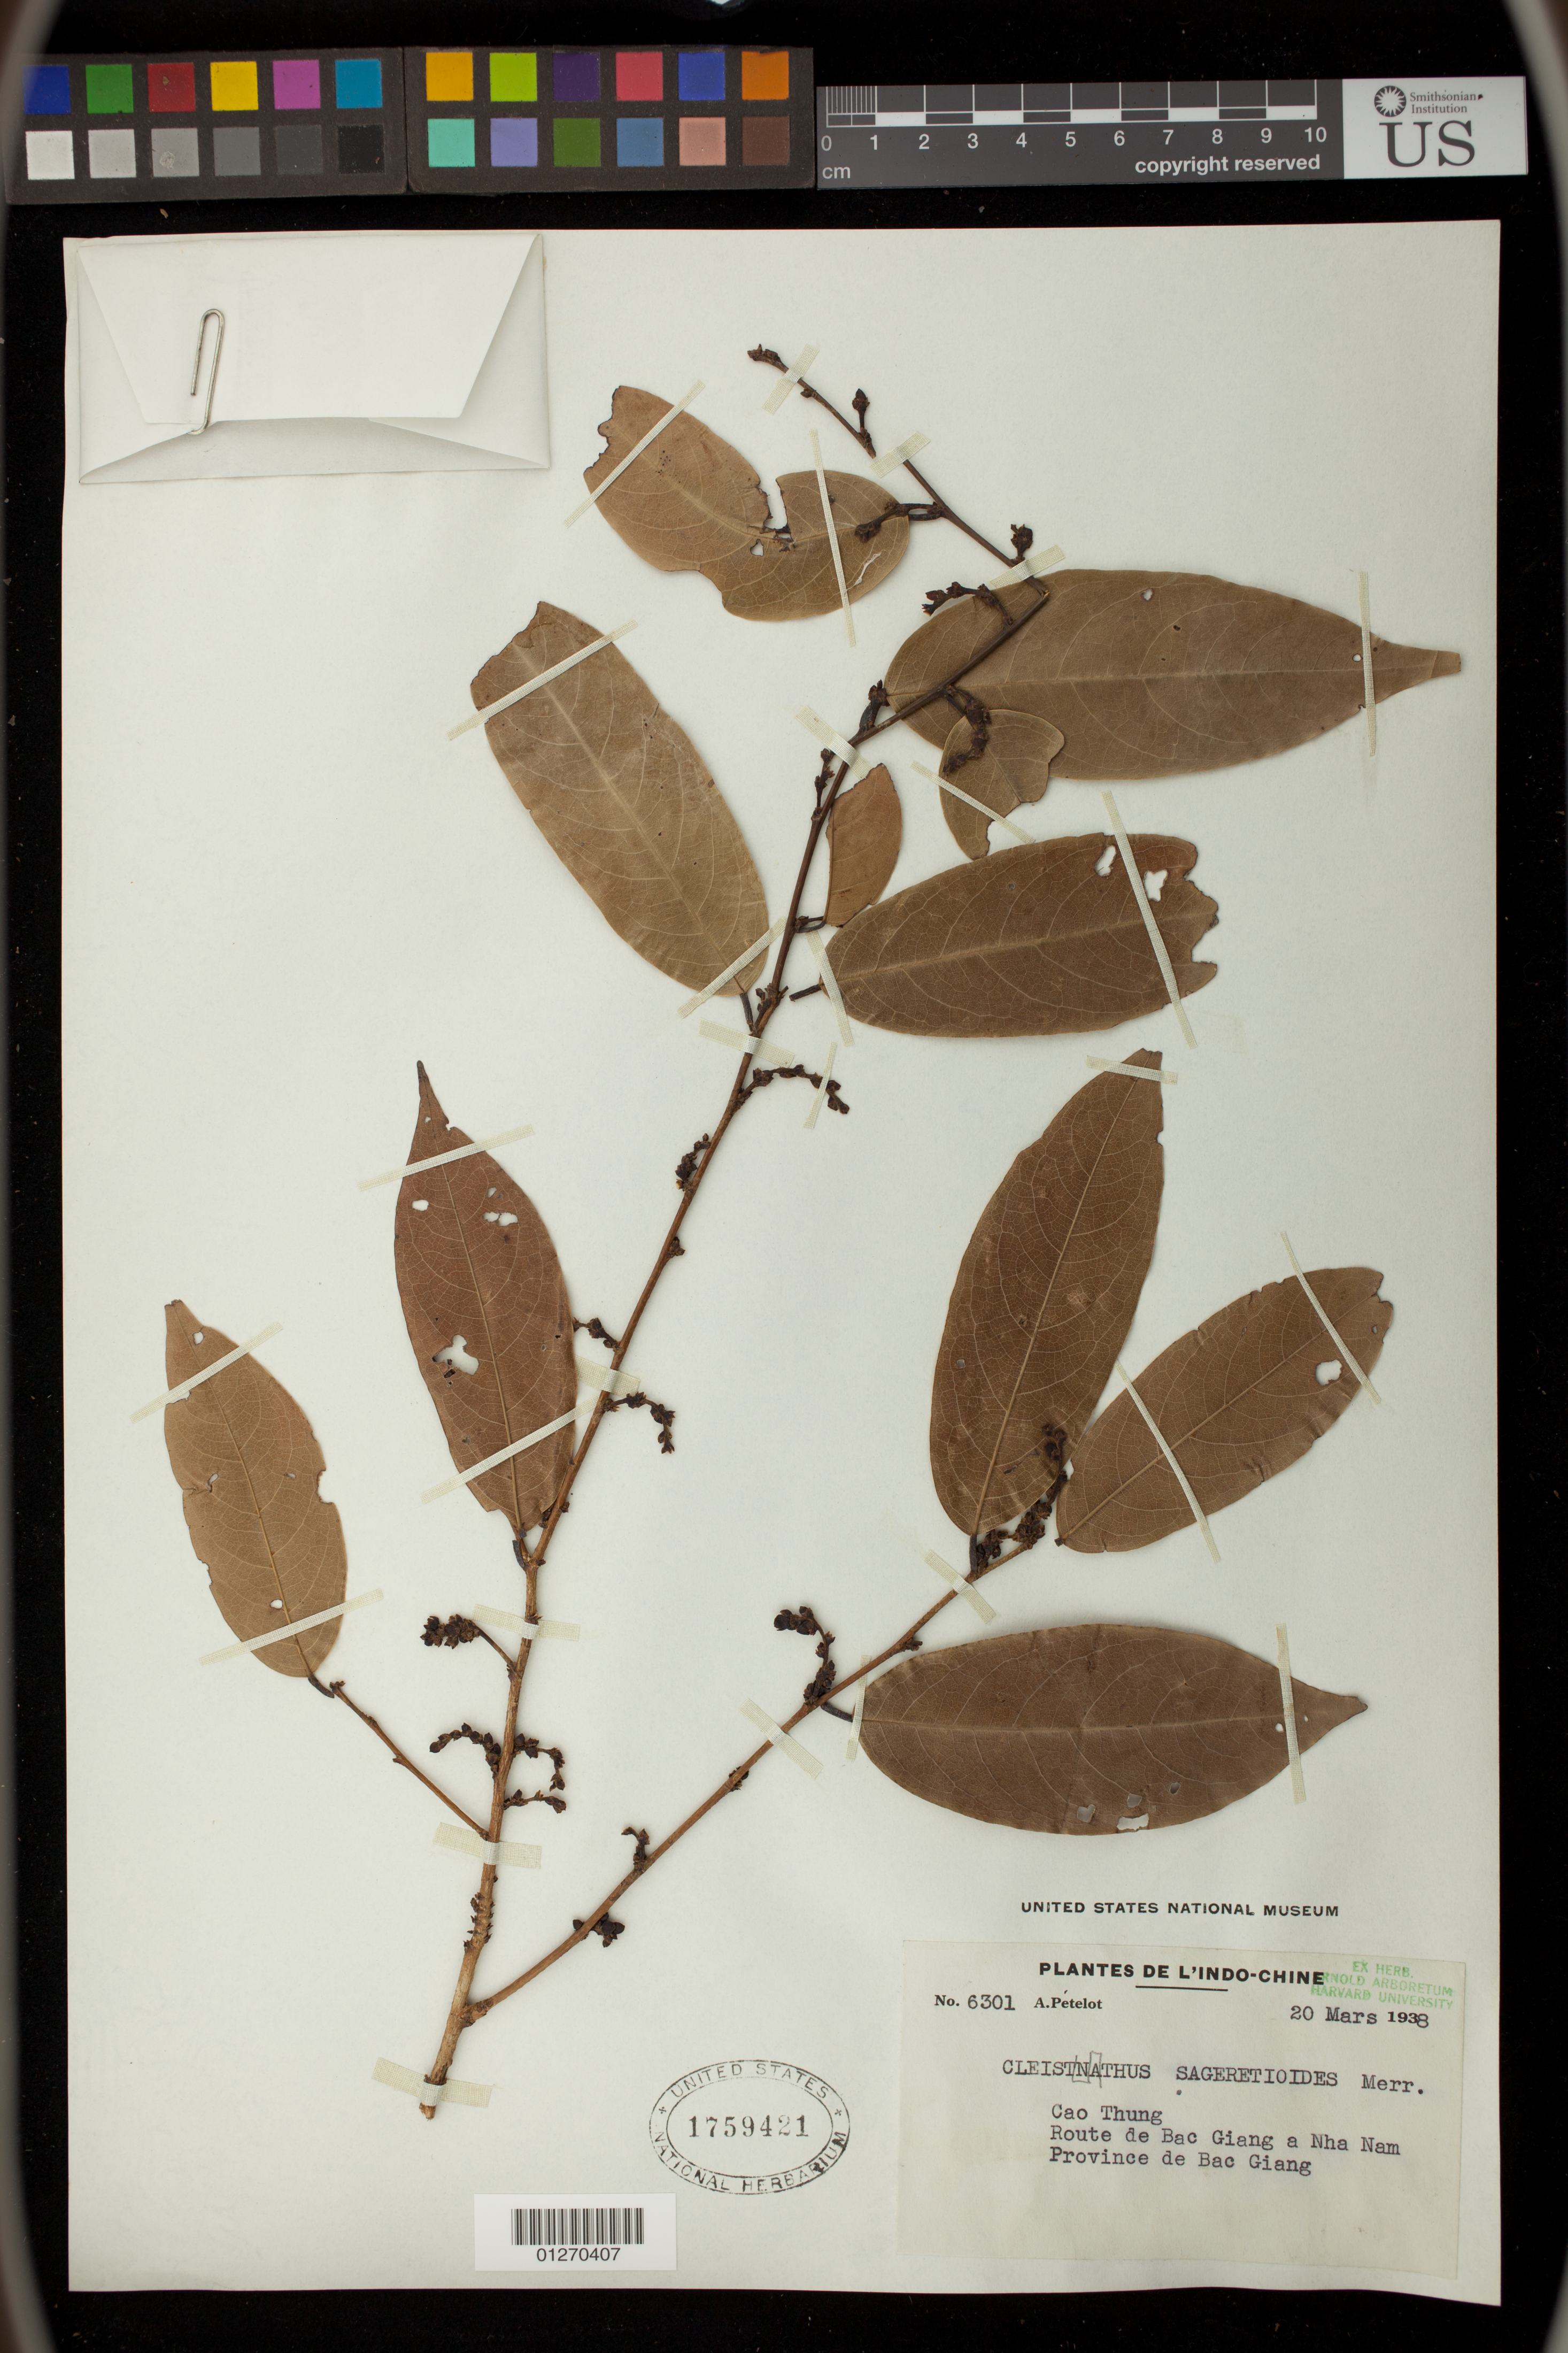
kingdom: Plantae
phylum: Tracheophyta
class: Magnoliopsida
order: Malpighiales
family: Phyllanthaceae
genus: Cleistanthus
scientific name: Cleistanthus sageretioides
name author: Merr.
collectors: A. Petelot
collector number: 6301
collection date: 1938-03-20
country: Vietnam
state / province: Bac Giang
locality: Cao Thung,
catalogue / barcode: US 1759421